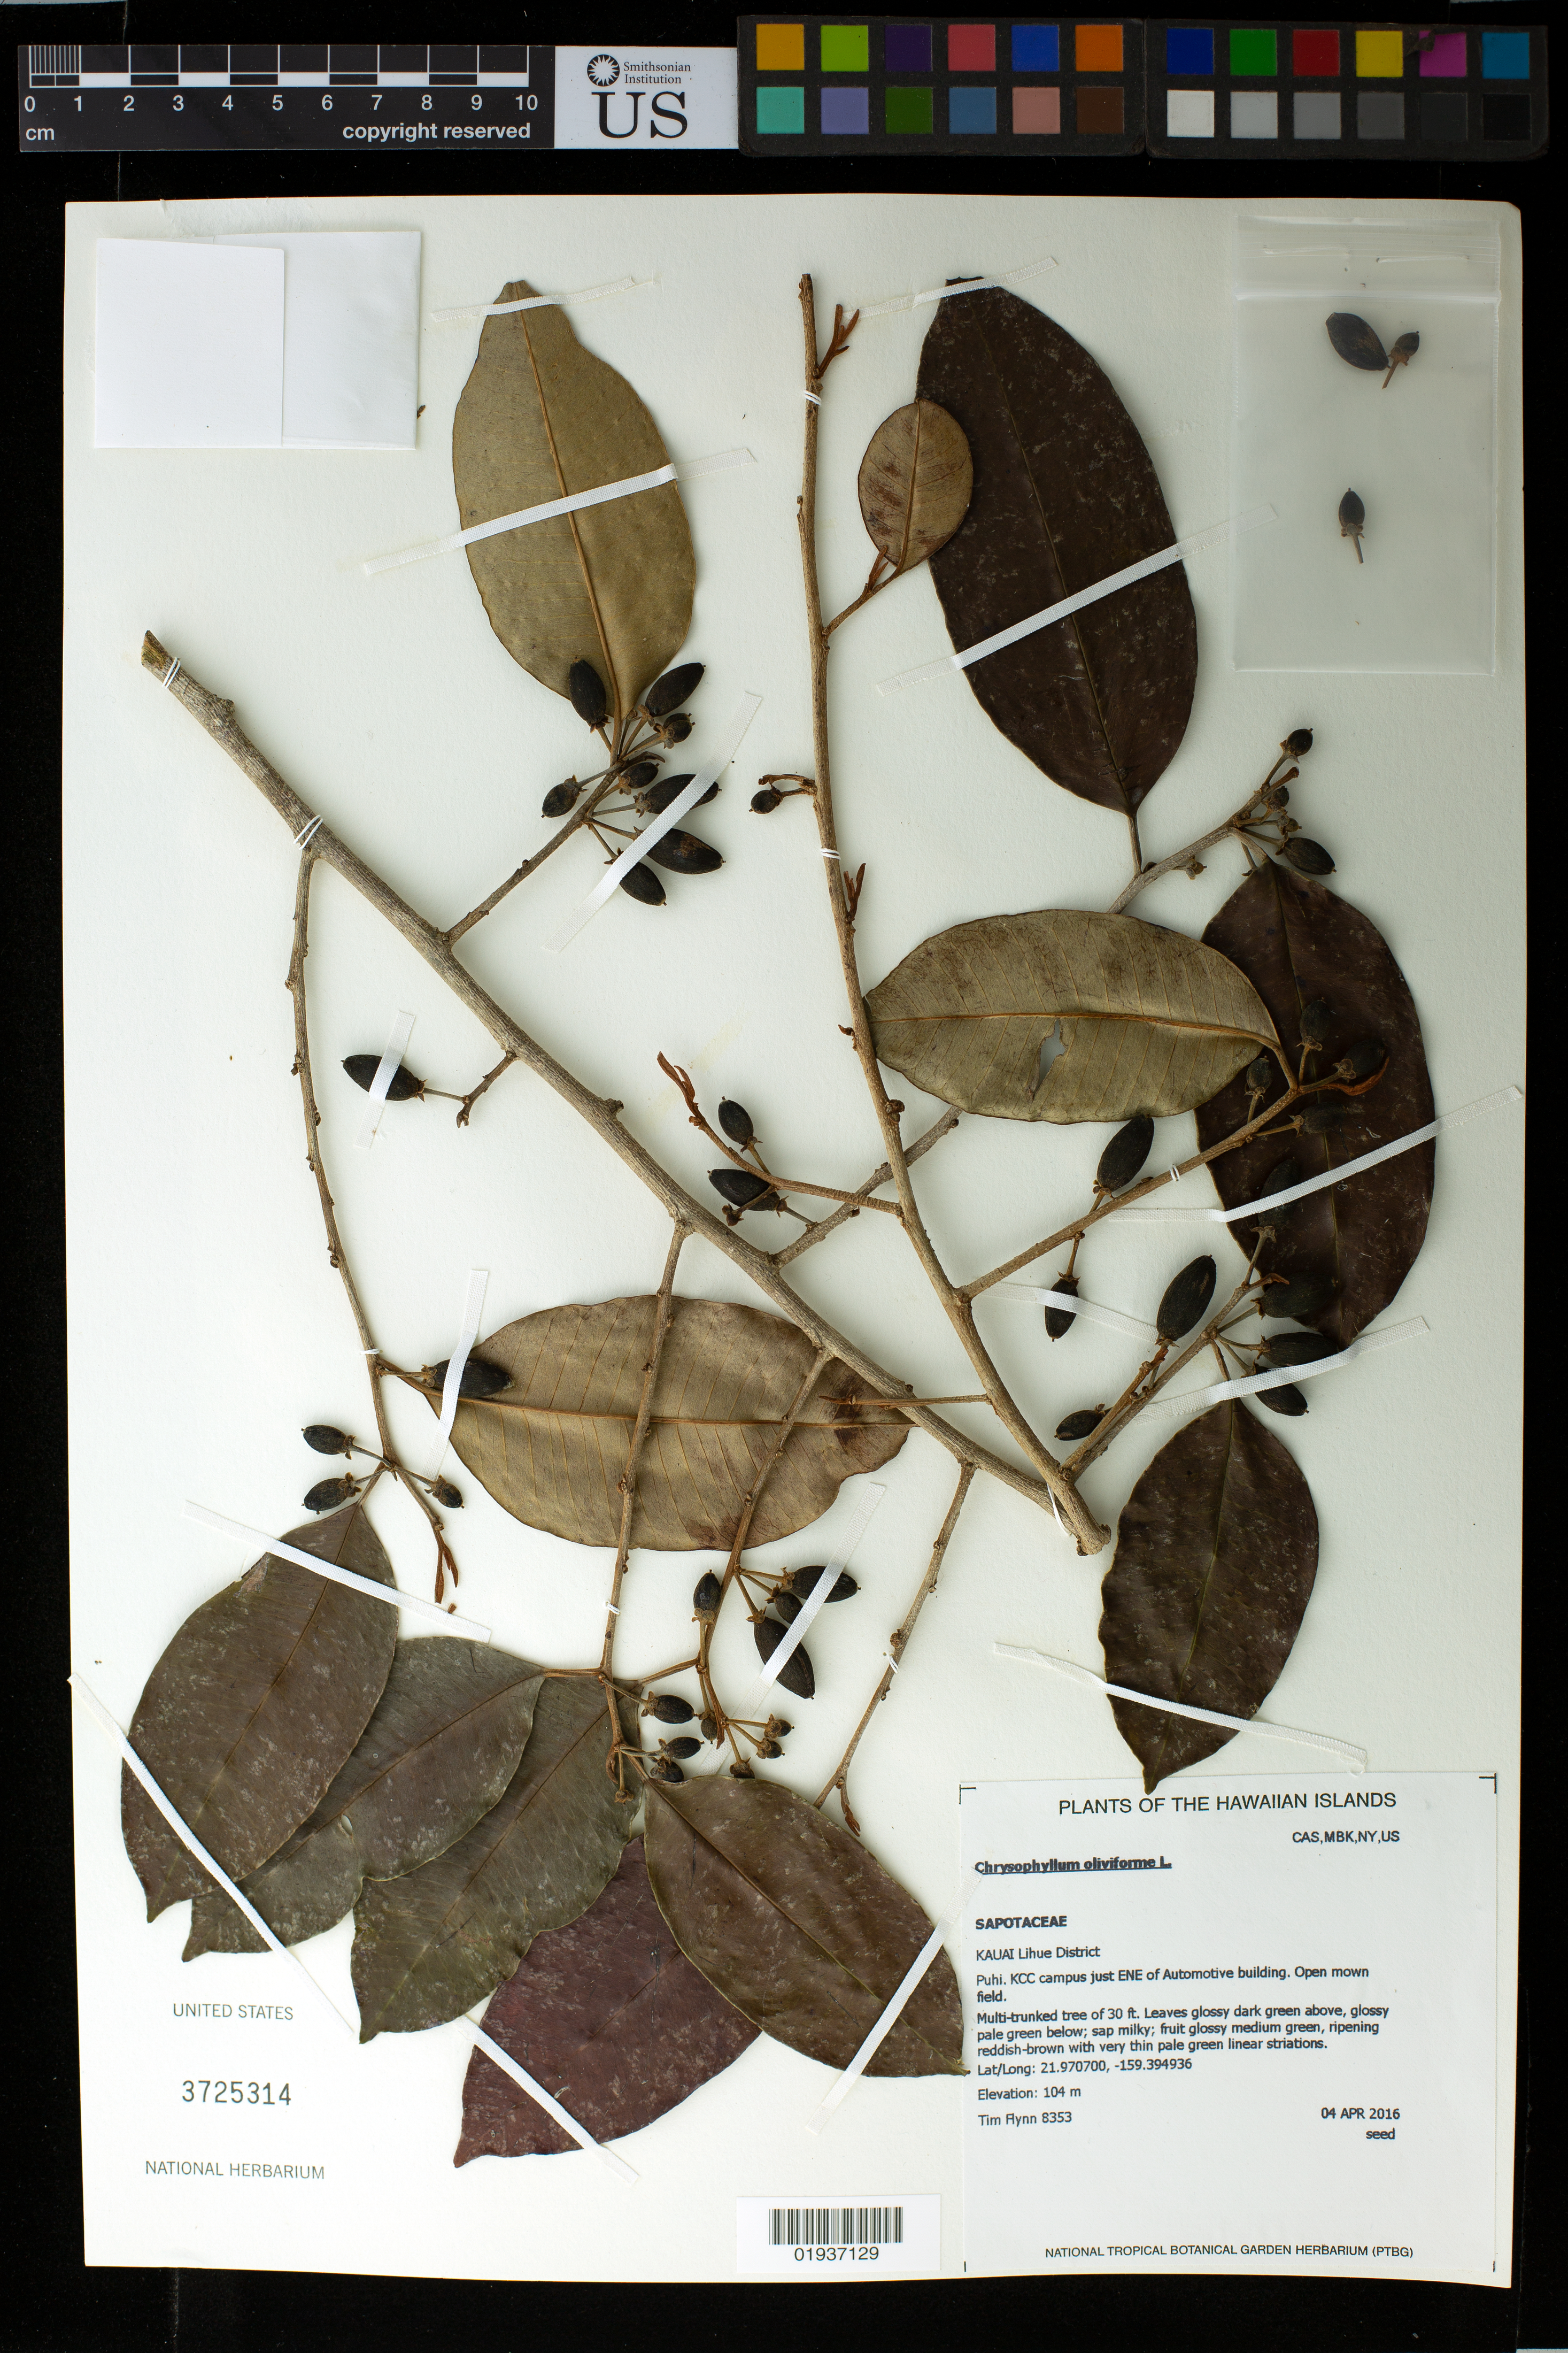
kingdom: Plantae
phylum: Tracheophyta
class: Magnoliopsida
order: Ericales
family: Sapotaceae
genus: Chrysophyllum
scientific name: Chrysophyllum oliviforme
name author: L.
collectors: T. W. Flynn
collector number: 8353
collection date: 2016-04-04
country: United States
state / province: Hawaii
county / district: Kauai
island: Kaua'i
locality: Lihue District, Puhi, KCC campus just ENE of Automotive building.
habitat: Open mown lawn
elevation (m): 104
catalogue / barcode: US 3725314